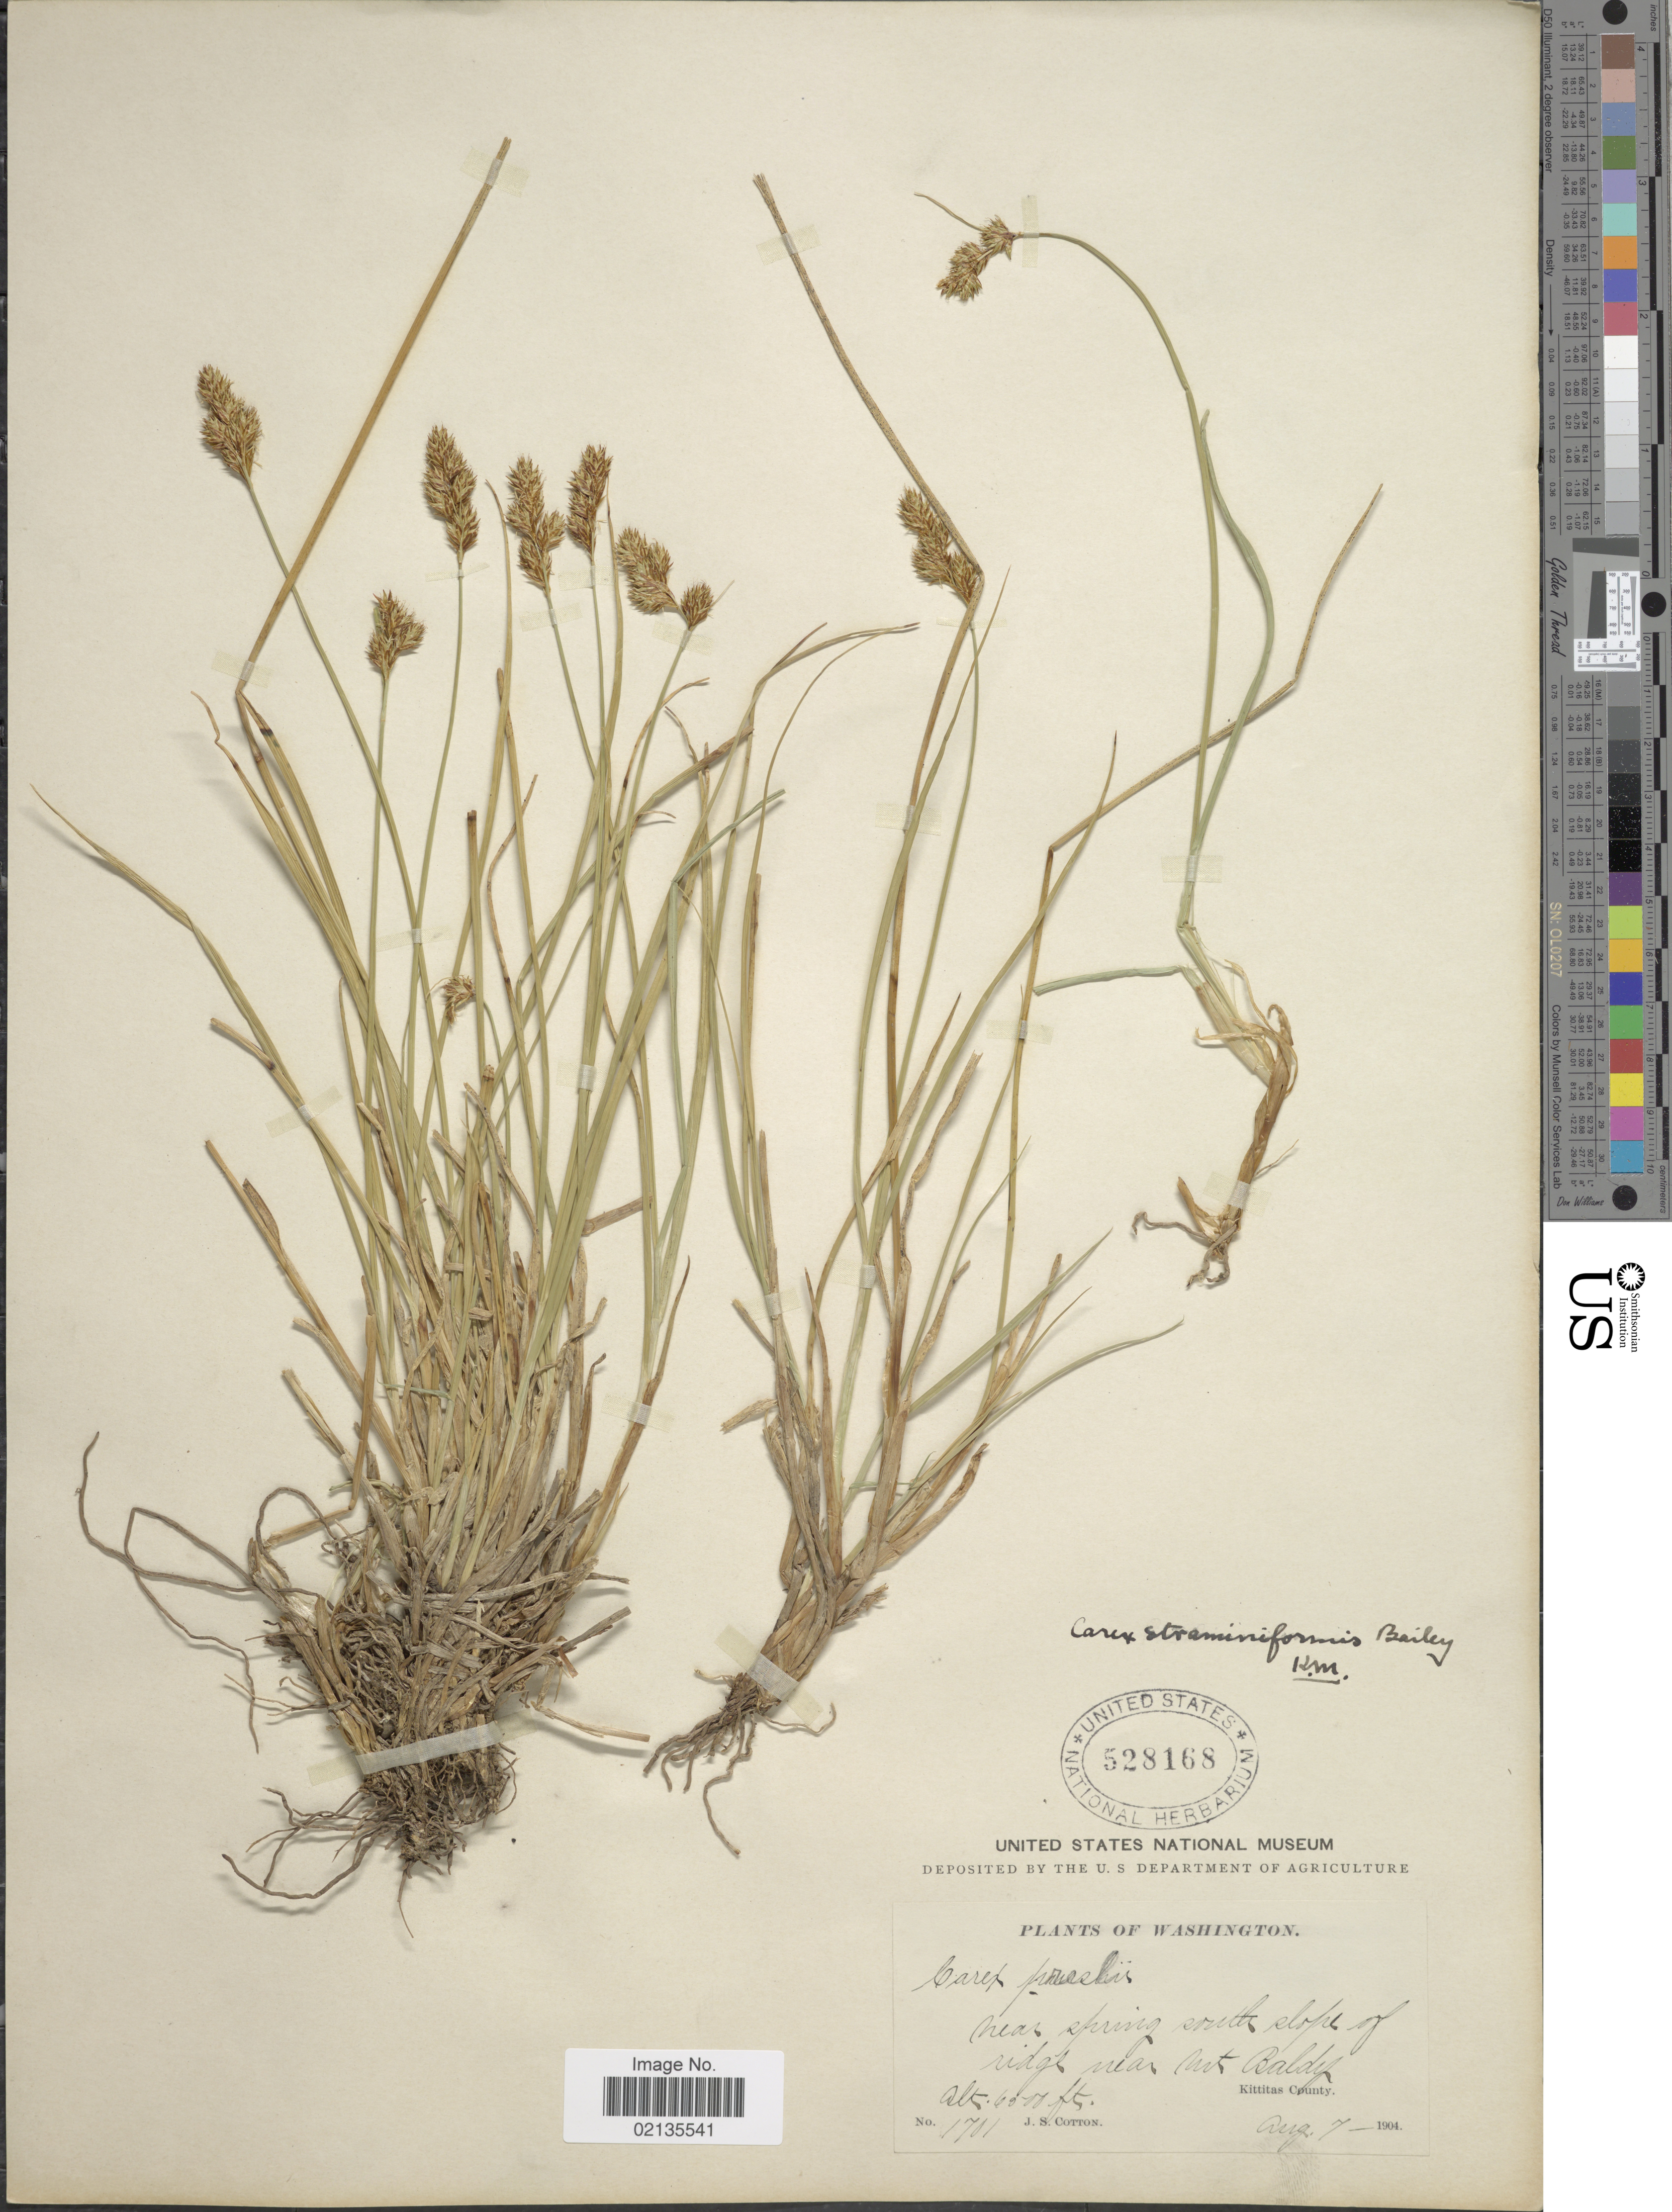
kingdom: Plantae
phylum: Tracheophyta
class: Liliopsida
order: Poales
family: Cyperaceae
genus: Carex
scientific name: Carex straminiformis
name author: L.H. Bailey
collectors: J. S. Cotton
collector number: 1701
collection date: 1904-08-07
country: United States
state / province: Washington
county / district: Kittitas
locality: Near spring south slope of ridges near Mt. Baldy, Kittitas County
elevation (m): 1981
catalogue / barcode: US 528168